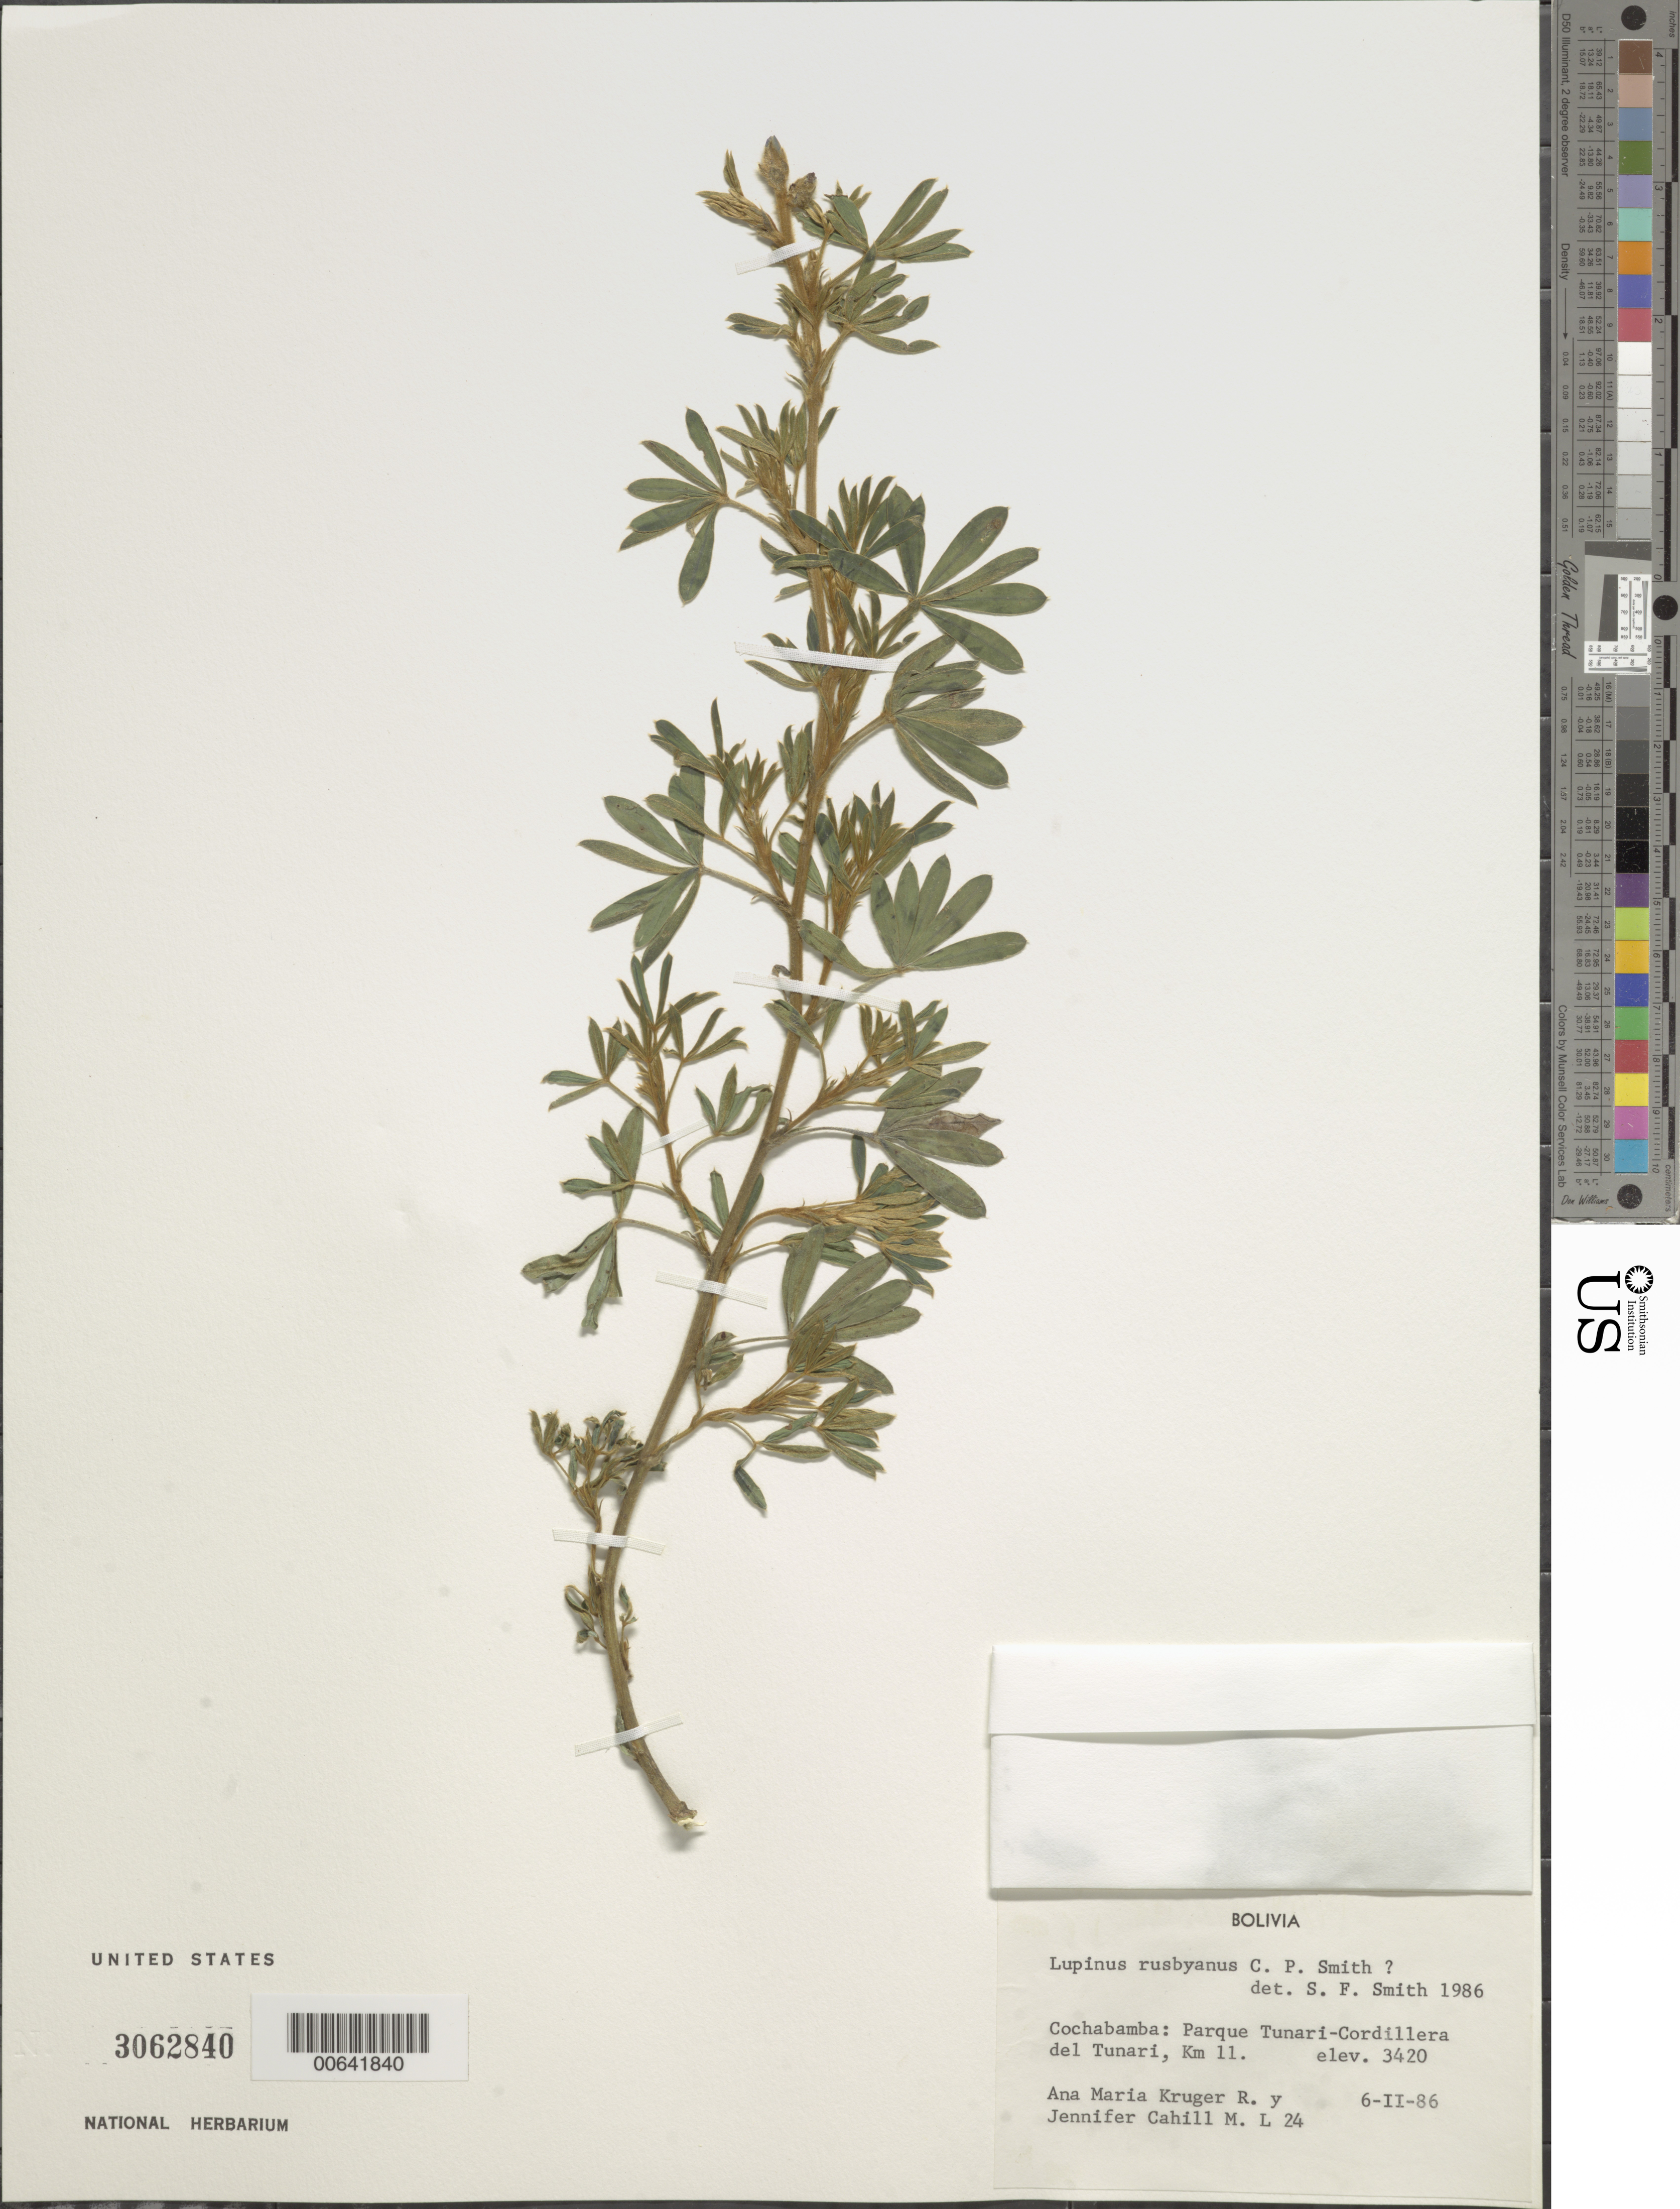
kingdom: Plantae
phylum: Tracheophyta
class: Magnoliopsida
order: Fabales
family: Fabaceae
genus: Lupinus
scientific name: Lupinus rusbyanus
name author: C.P. Sm.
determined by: Smith, Stephen F., (US), NMNH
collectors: A. M. Kruger R. & J. Cahill M.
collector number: L-24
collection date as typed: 06 Feb 1986 or 02 Jun 1986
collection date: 1986-02-06 or 1986-06-02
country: Bolivia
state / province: Cochabamba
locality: Parque Tunari. Cord. El Tunari, 11 km.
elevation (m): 3420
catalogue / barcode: US 3062840